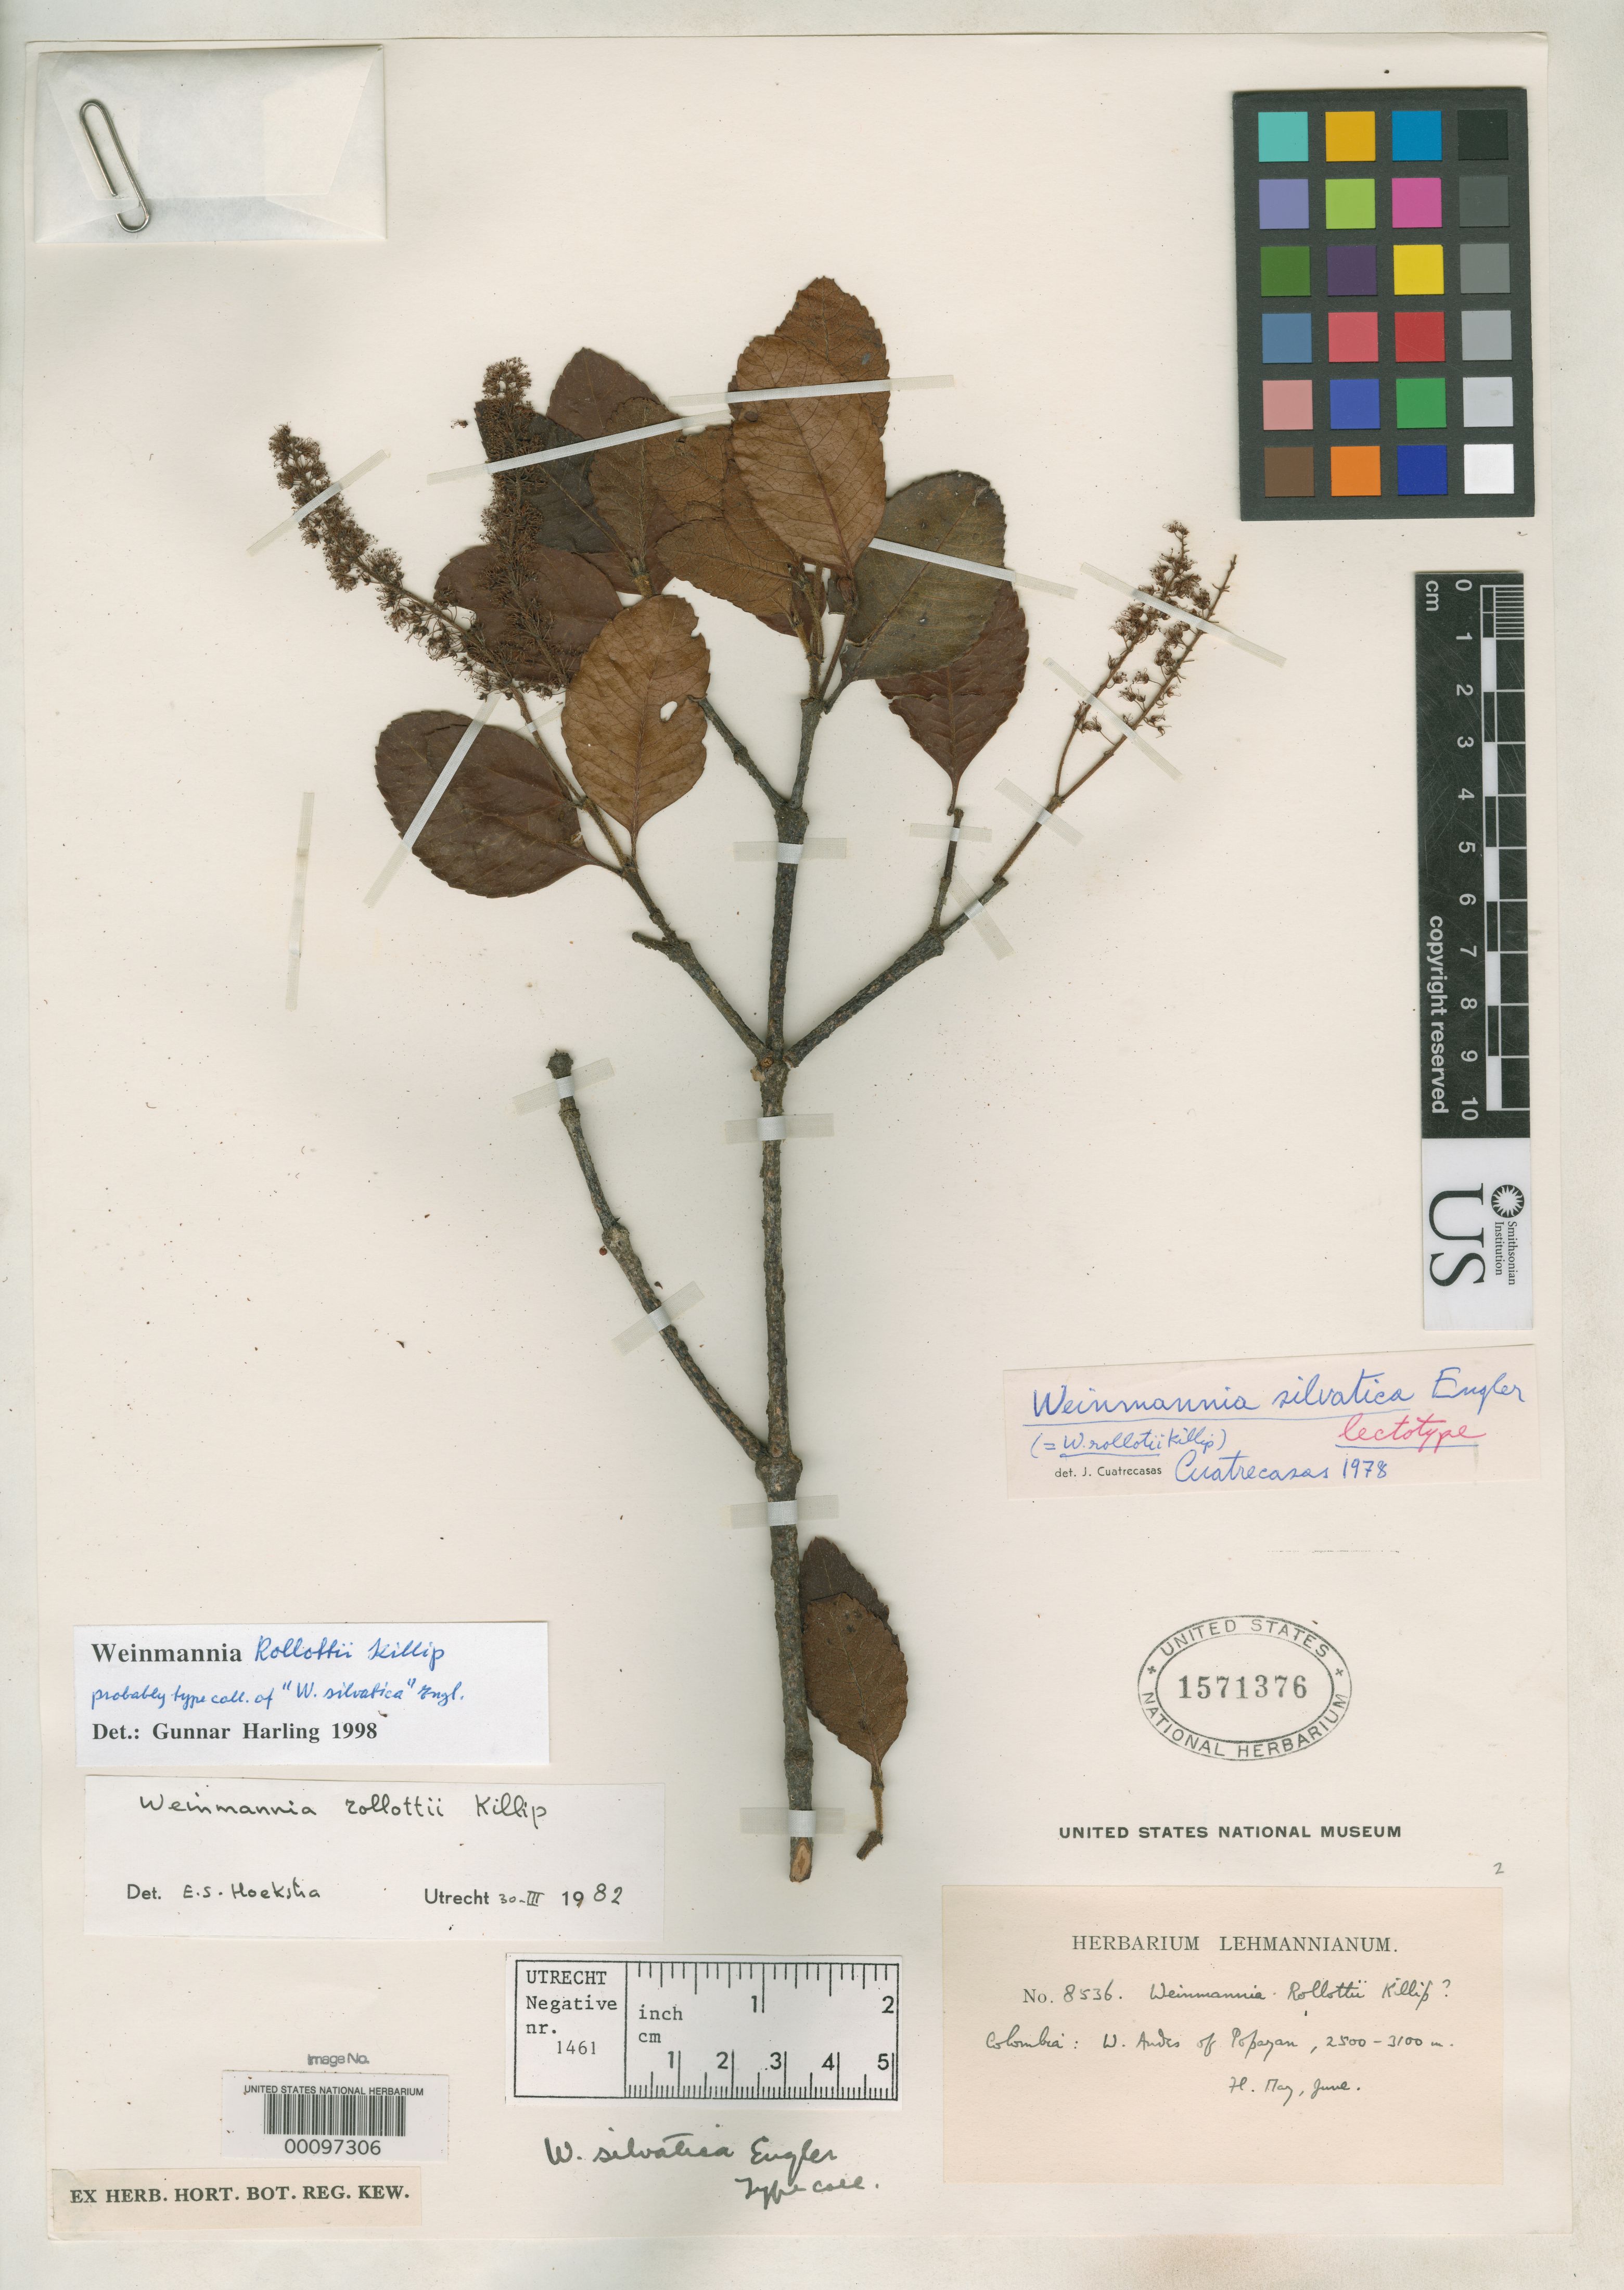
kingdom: Plantae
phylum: Tracheophyta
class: Magnoliopsida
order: Oxalidales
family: Cunoniaceae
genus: Weinmannia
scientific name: Weinmannia silvatica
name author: Engl. in Engl. & Prantl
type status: Lectotype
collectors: F. C. Lehmann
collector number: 8536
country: Colombia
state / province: Cauca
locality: W Andes of Popayan.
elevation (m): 2500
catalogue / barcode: US 1571376